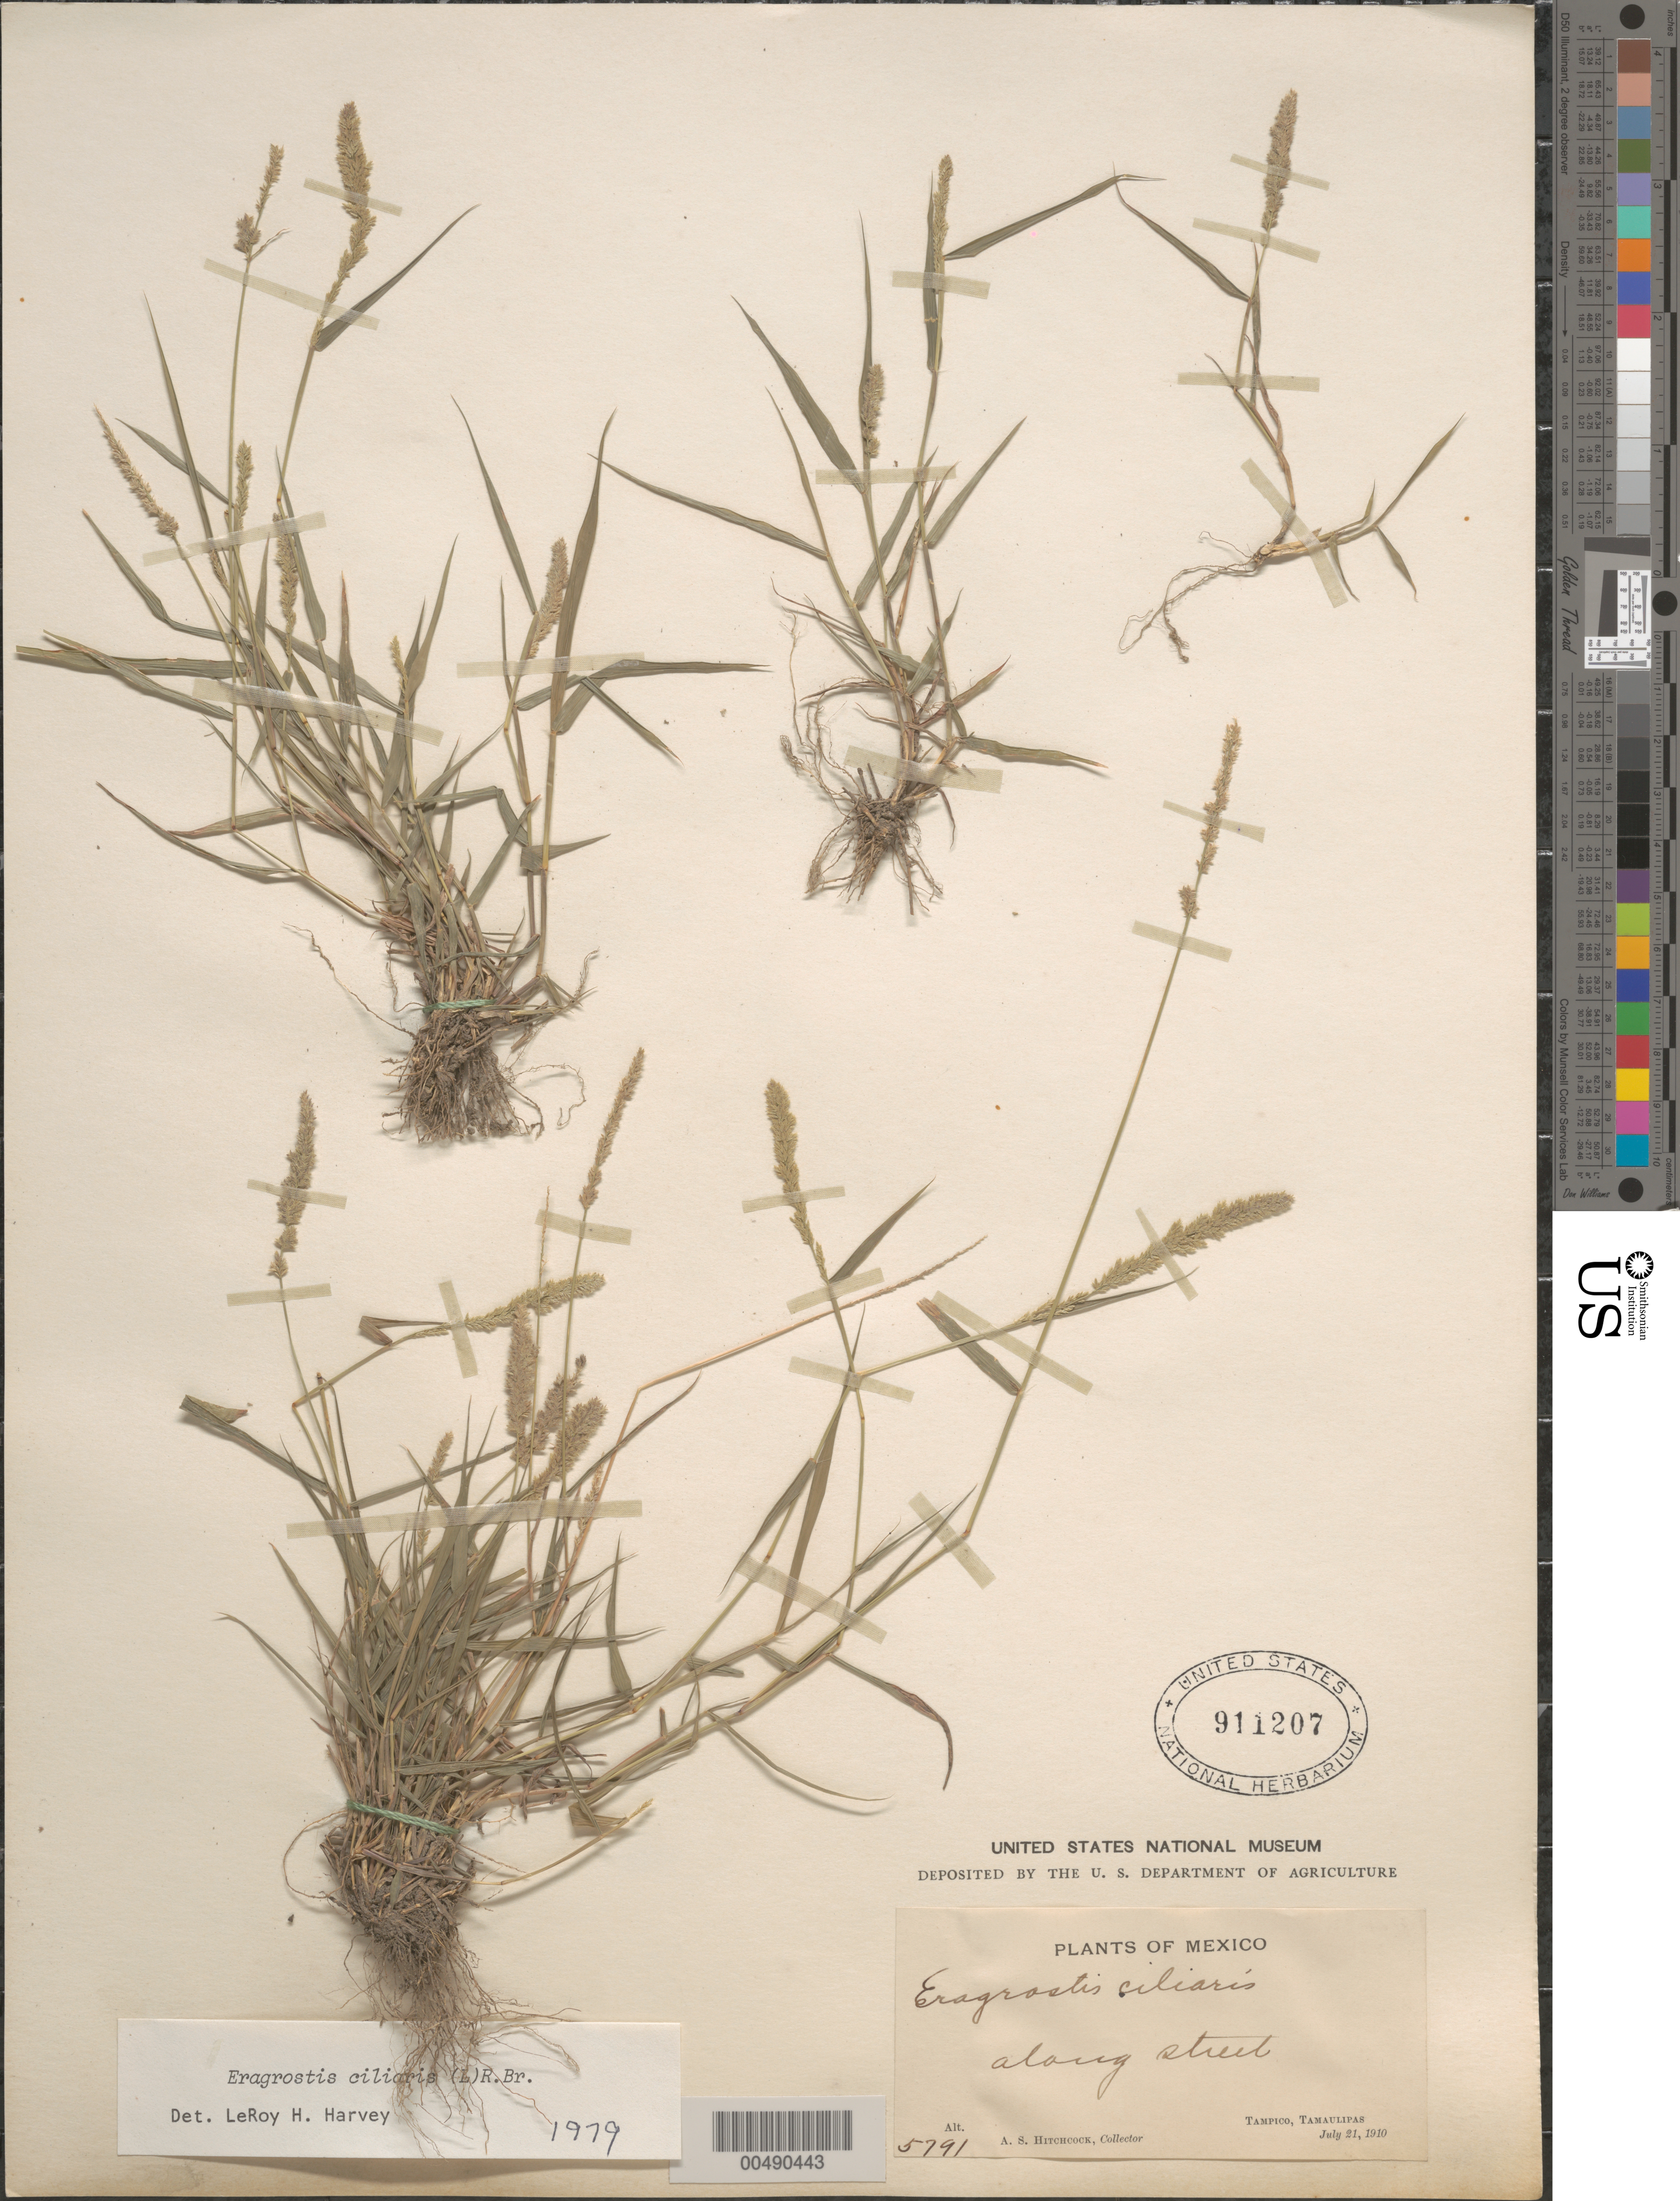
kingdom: Plantae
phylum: Tracheophyta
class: Liliopsida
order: Poales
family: Poaceae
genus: Eragrostis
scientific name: Eragrostis ciliaris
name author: (L.) R. Br.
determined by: Harvey, L. H.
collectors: A. S. Hitchcock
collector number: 5791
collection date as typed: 21 Jul 1910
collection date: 1910-07-21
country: Mexico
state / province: Tamaulipas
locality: Tampico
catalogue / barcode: US 911207